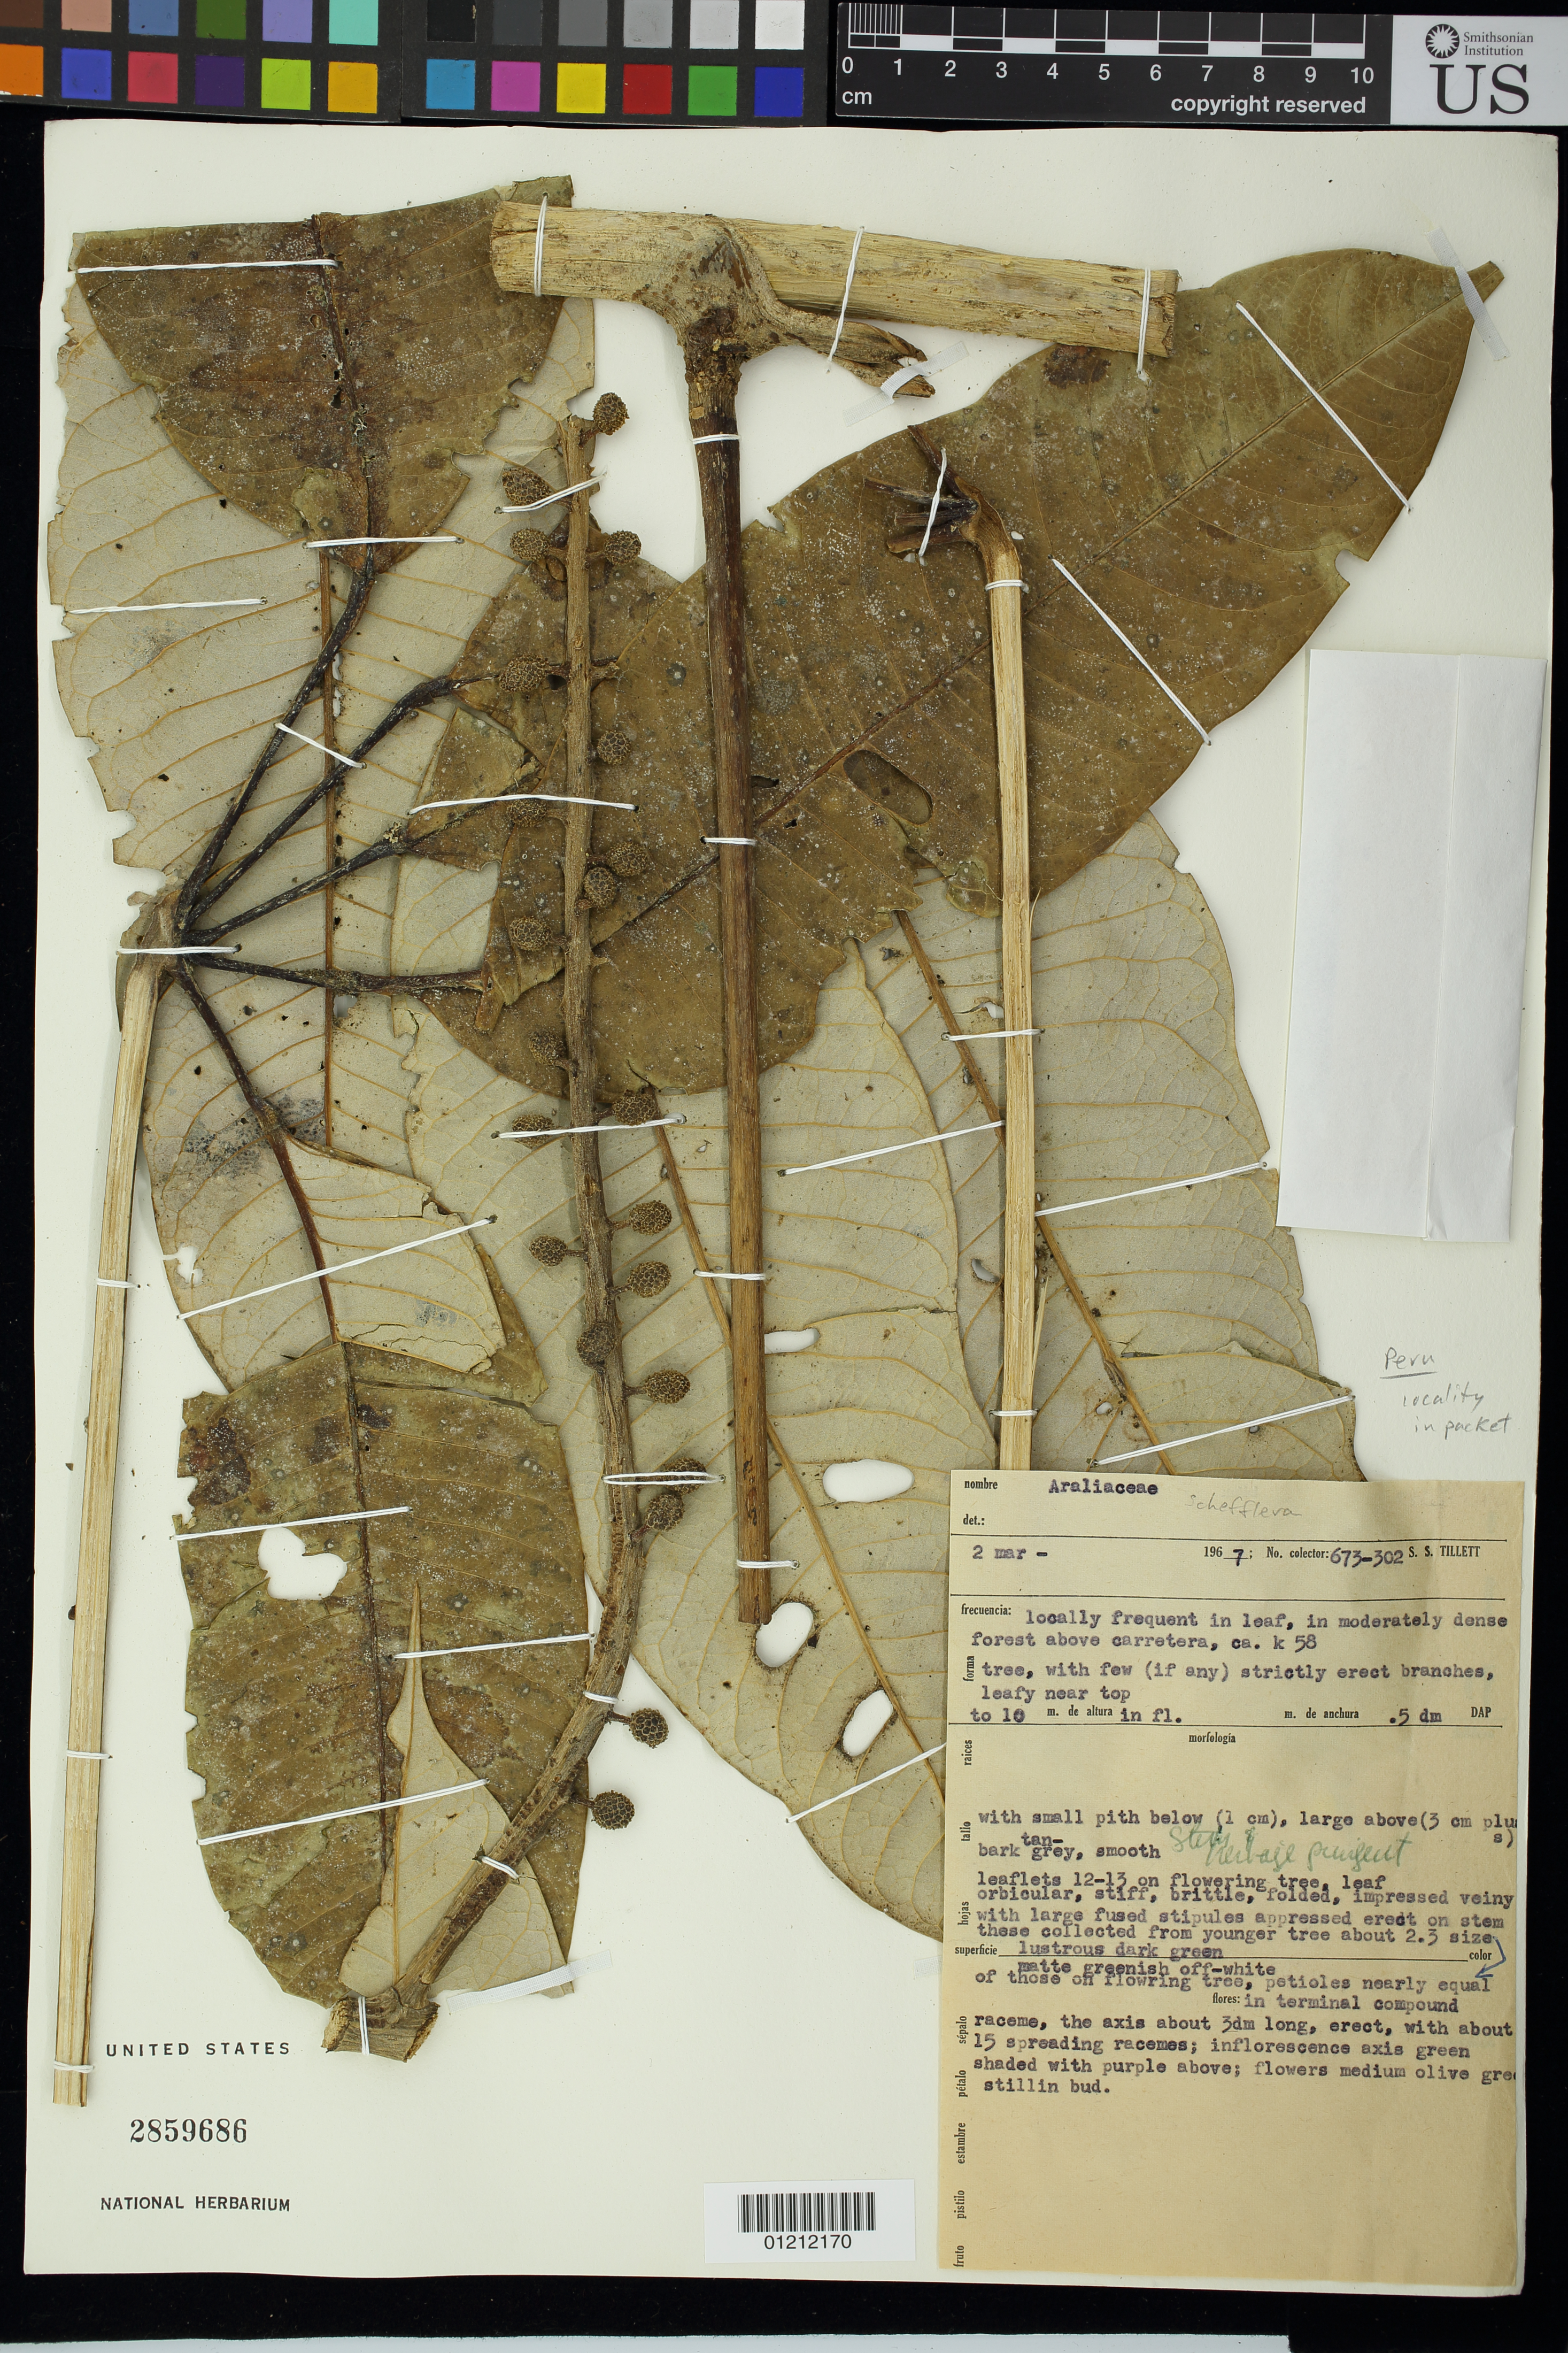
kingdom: Plantae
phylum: Tracheophyta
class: Magnoliopsida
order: Apiales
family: Araliaceae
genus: Schefflera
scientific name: Schefflera sp.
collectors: S. S. Tillett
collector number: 673-302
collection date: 1967-03-02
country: Peru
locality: Moderately dense forest above carretera, ca. mile k 58.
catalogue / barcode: US 2859686